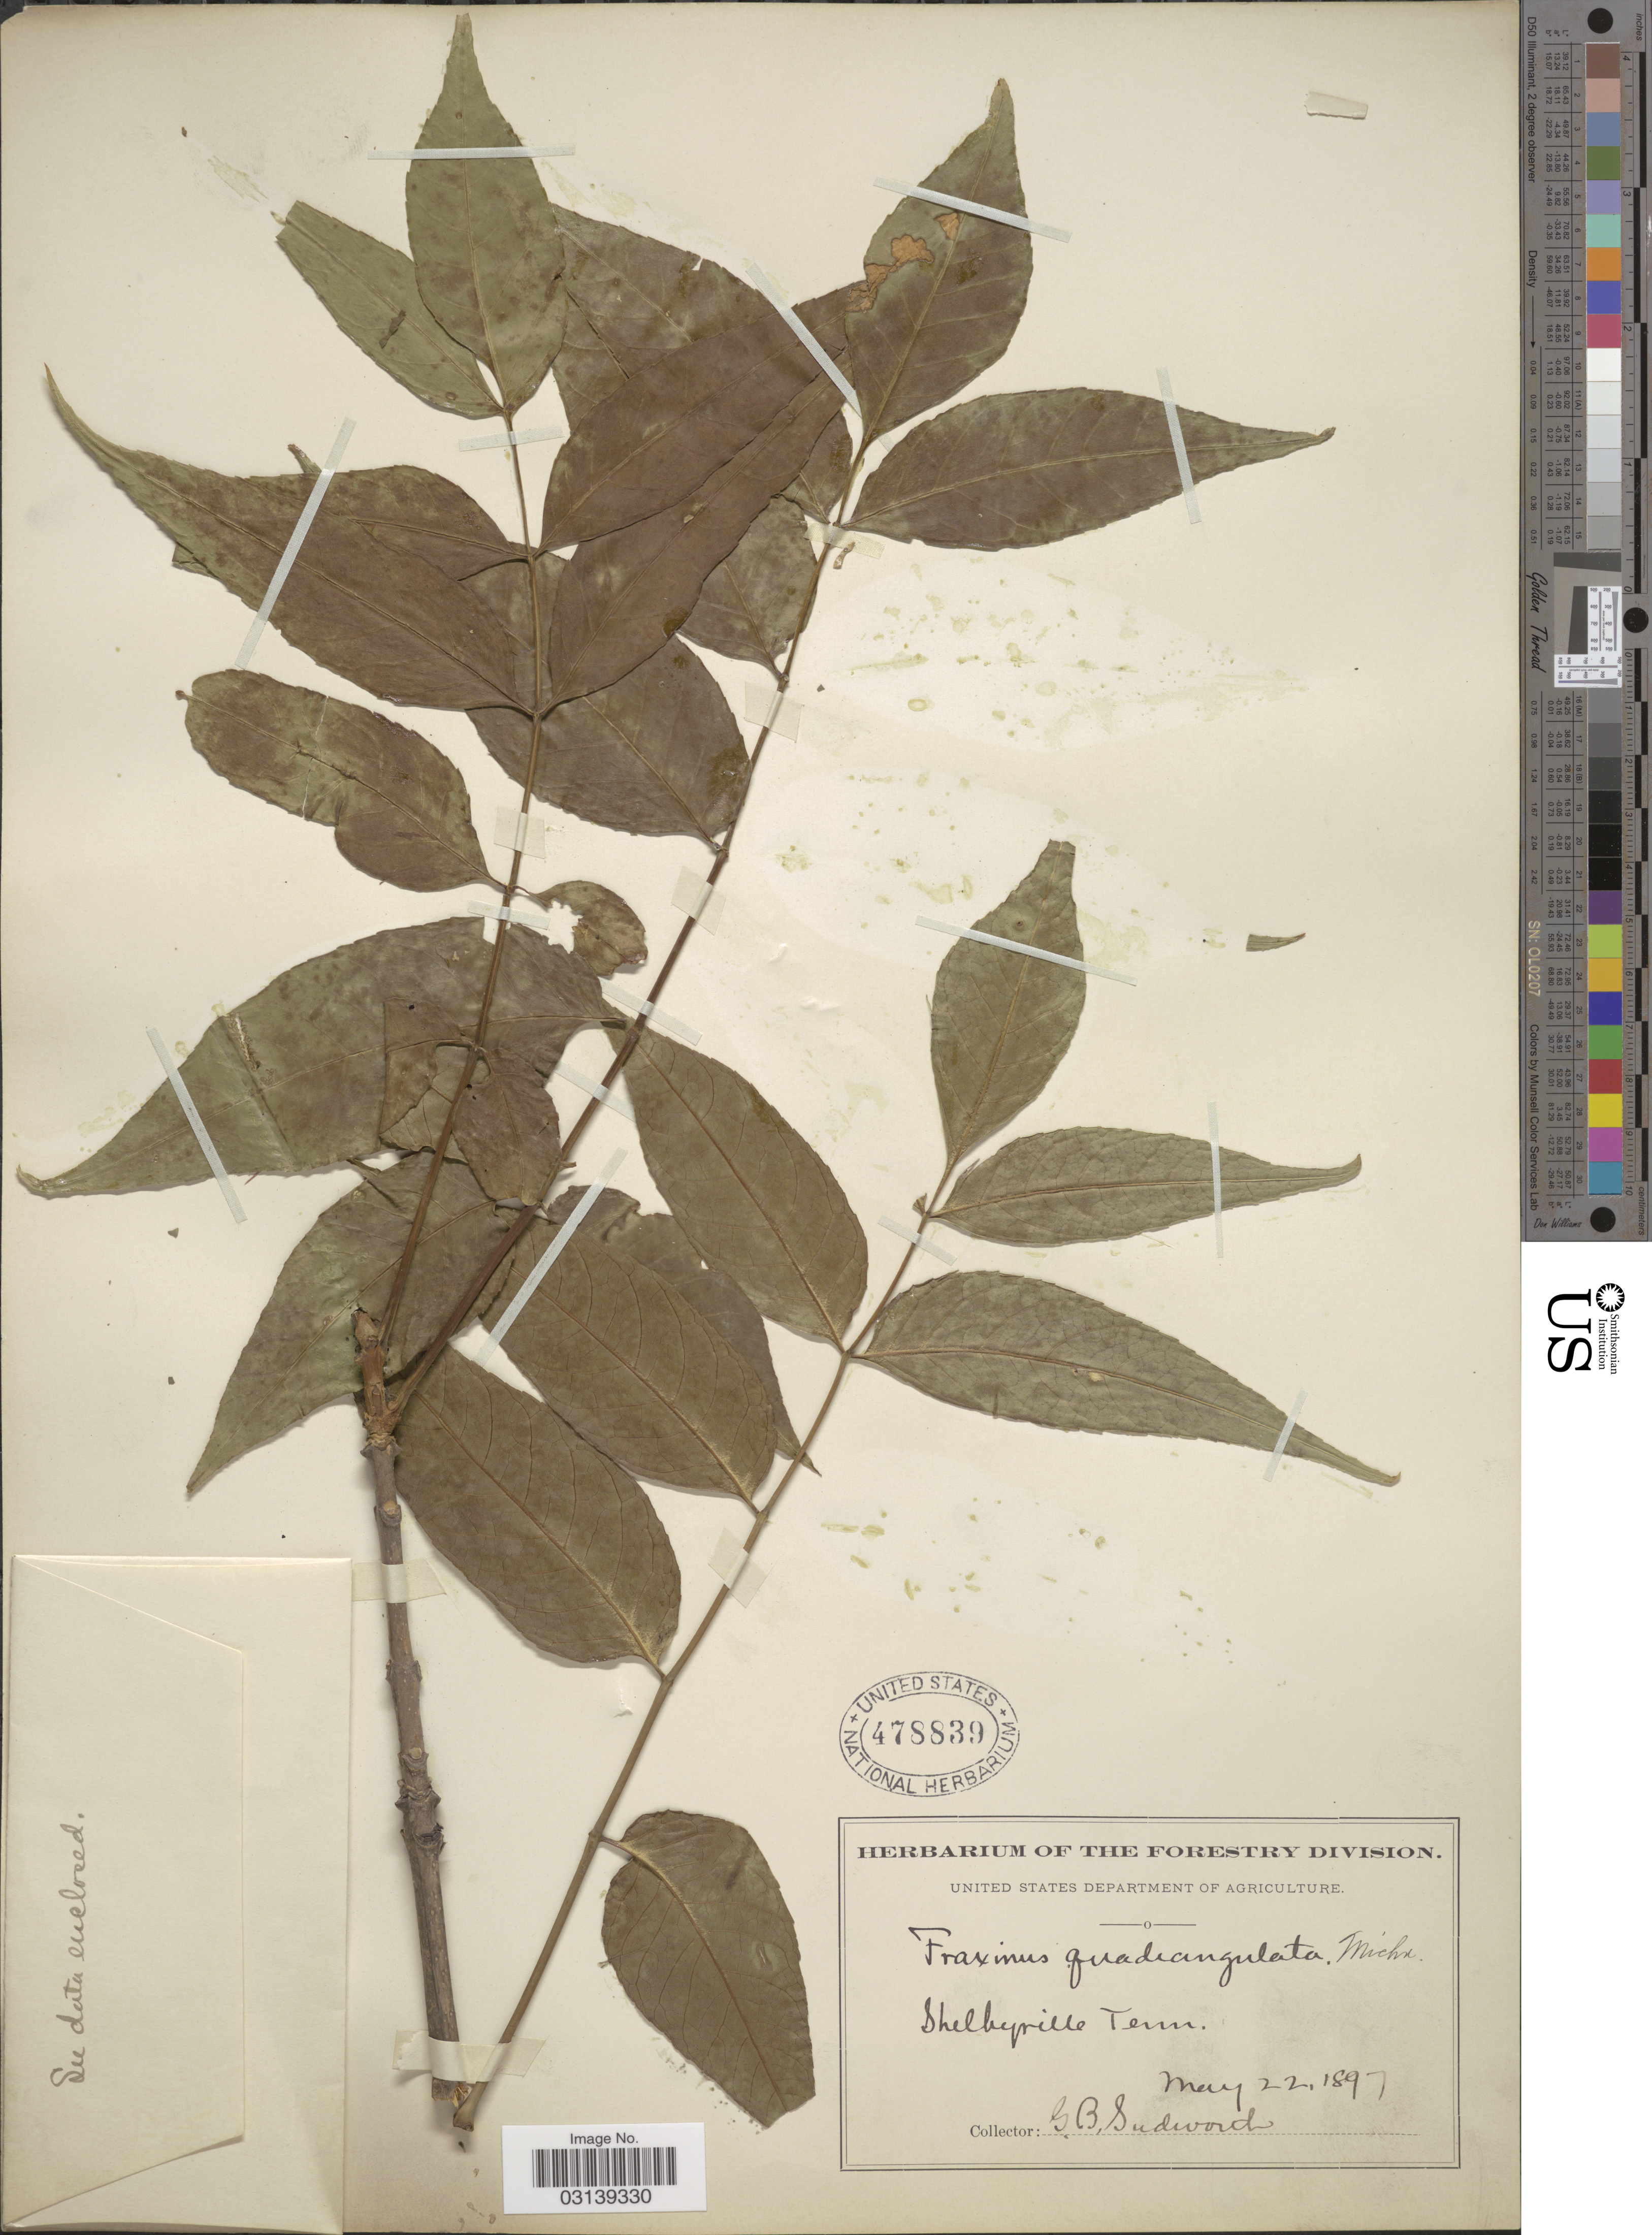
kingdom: Plantae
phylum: Tracheophyta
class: Magnoliopsida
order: Lamiales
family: Oleaceae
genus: Fraxinus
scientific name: Fraxinus quadrangulata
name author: Michx.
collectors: G. B. Sudworth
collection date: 1897-05-22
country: United States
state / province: Tennessee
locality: Shelbyville.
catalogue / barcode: US 478839